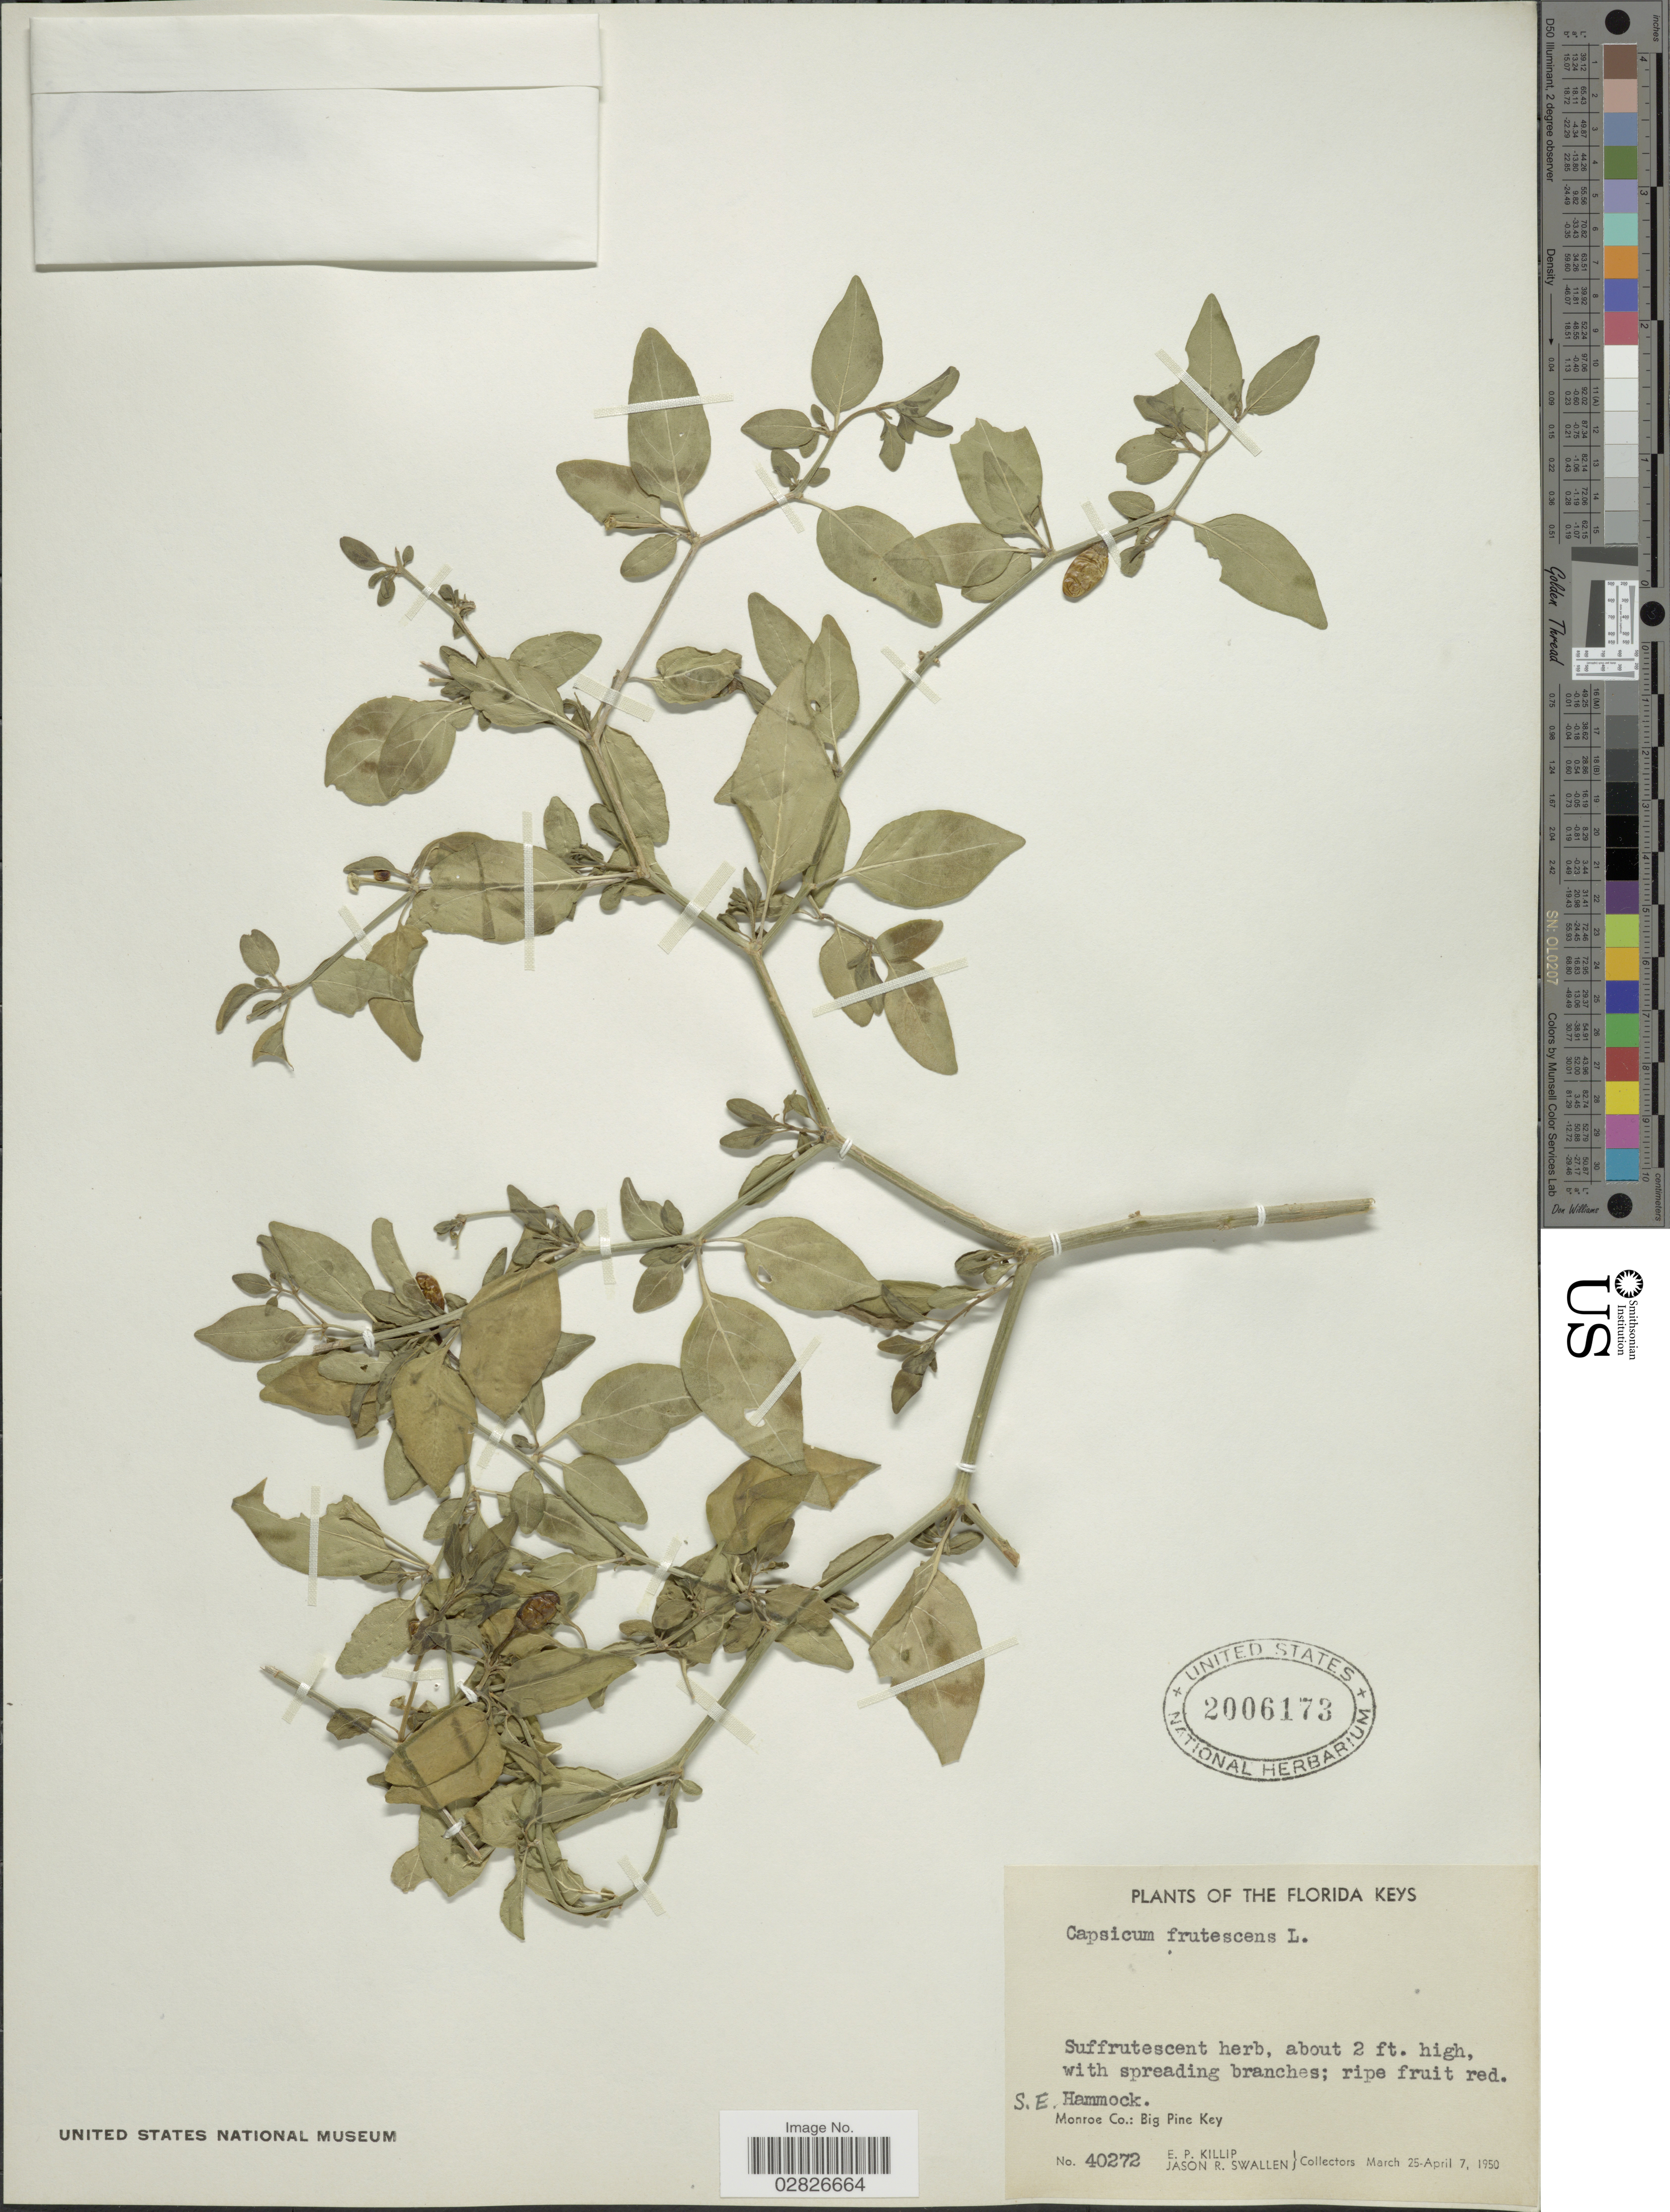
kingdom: Plantae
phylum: Tracheophyta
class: Magnoliopsida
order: Solanales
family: Solanaceae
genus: Capsicum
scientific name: Capsicum frutescens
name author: L.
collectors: E. P. Killip & J. R. Swallen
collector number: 40272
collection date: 1950-03-25/1950-04-07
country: United States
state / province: Florida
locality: Florida Keys, S.E. Hammock, Monroe Co., Big Pine Key.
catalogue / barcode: US 2006173